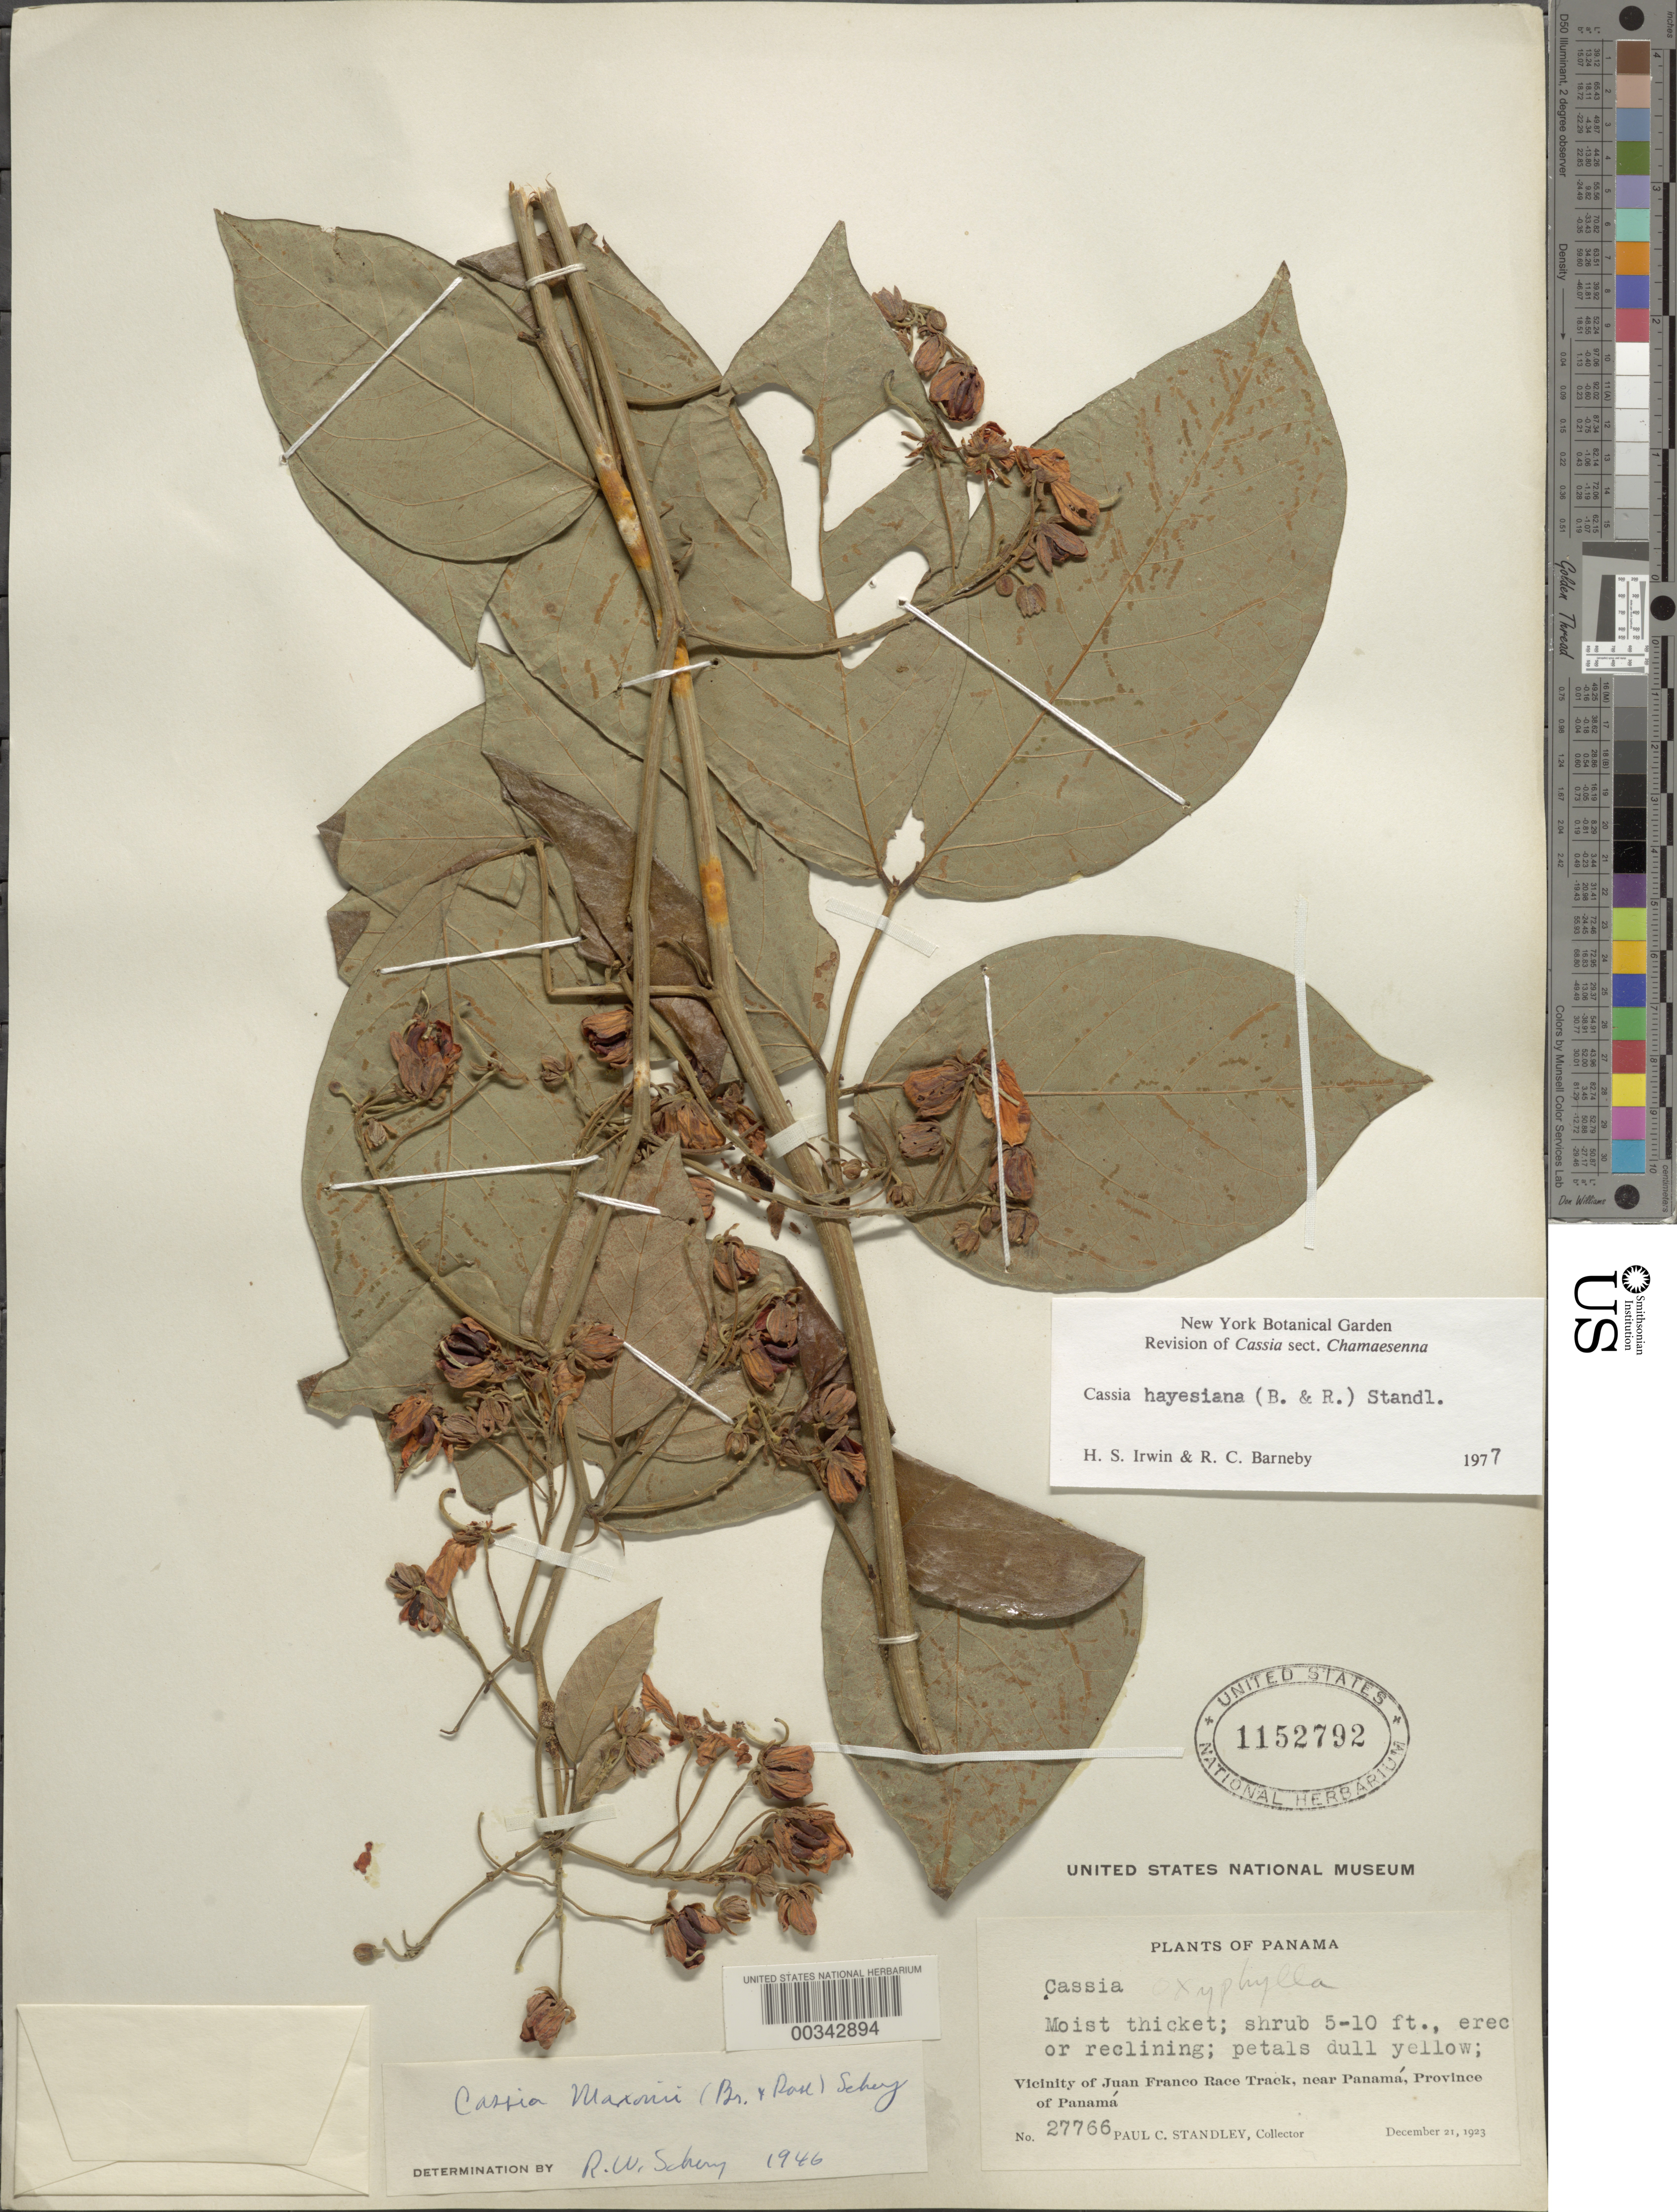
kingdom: Plantae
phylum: Tracheophyta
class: Magnoliopsida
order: Fabales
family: Fabaceae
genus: Senna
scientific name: Senna hayesiana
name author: (Britton & Rose) H.S. Irwin & Barneby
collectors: P. C. Standley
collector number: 27766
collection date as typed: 21 Dec 1923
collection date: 1923-12-21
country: Panama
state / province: Panamá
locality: Vicinity of Juan Franco Race Track, near Panama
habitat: Moist thicket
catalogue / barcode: US 1152792